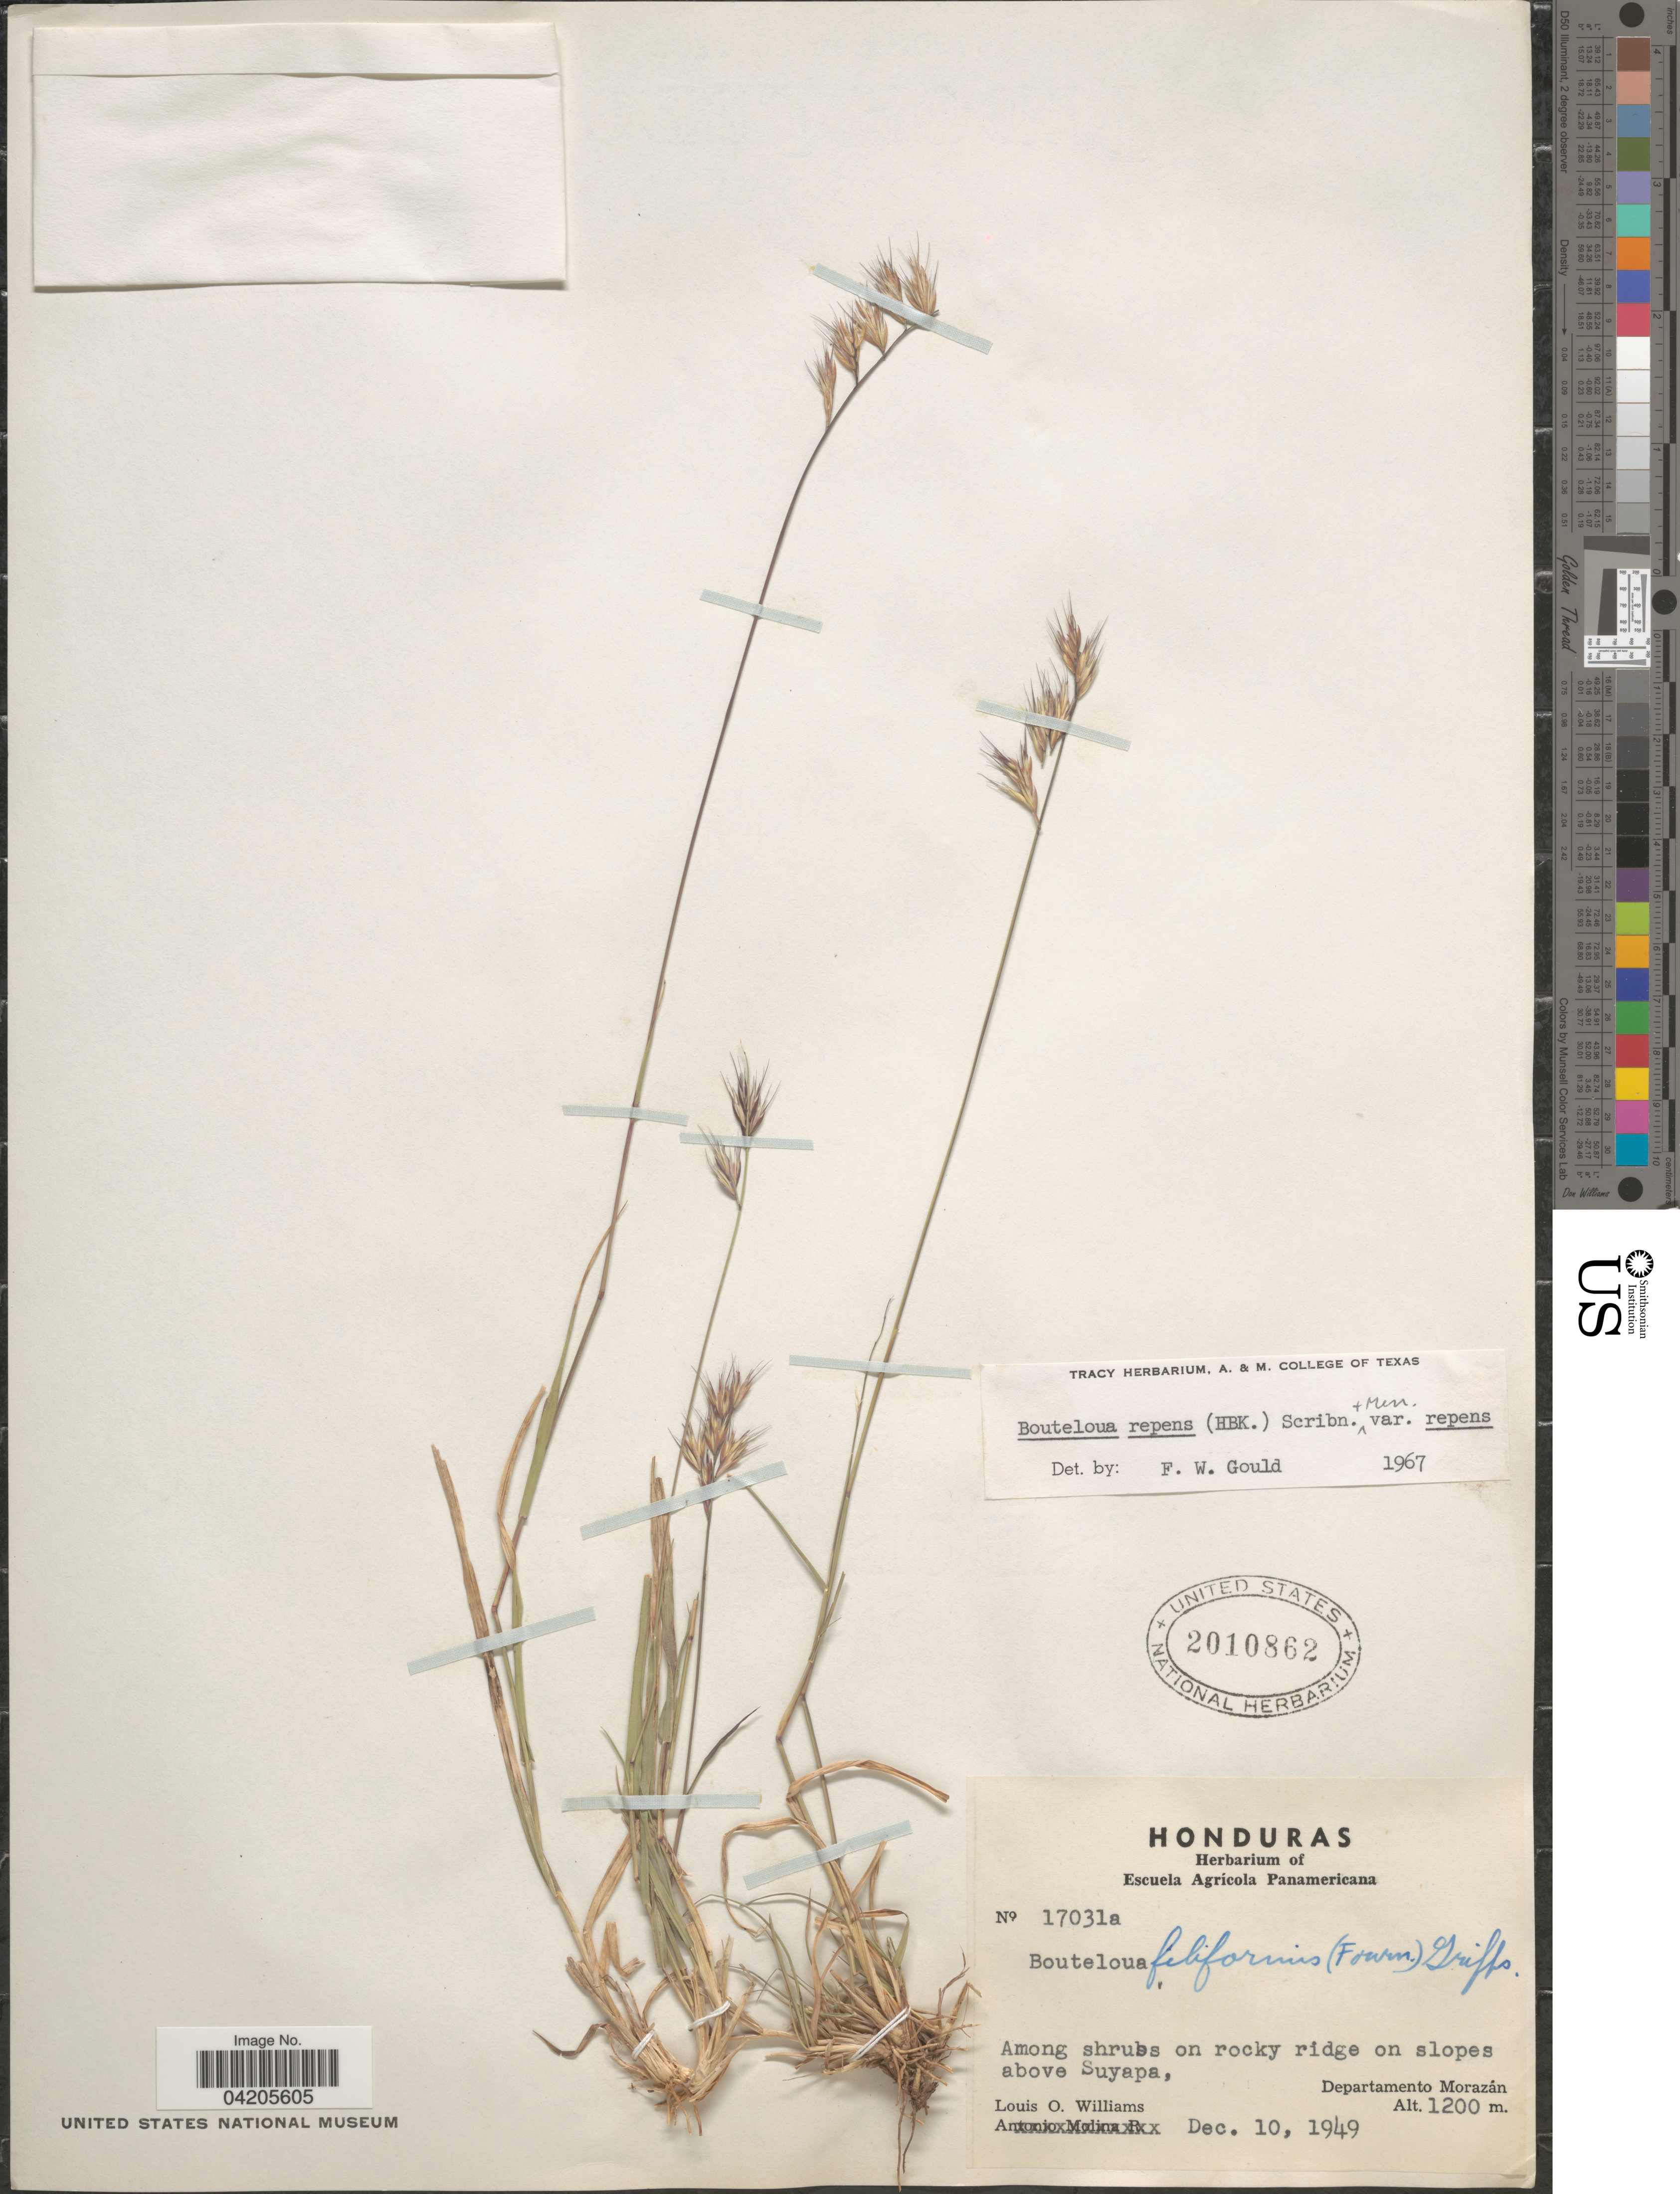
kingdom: Plantae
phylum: Tracheophyta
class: Liliopsida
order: Poales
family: Poaceae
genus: Bouteloua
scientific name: Bouteloua repens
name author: (Kunth) Scribn. & Merr.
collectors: L. O. Williams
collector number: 17031a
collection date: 1949-12-10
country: Honduras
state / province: Fco. Morazán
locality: Among shrubs on rocky ridge on slopes above Suyapa, Departamento Morazán.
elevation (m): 1200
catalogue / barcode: US 2010862